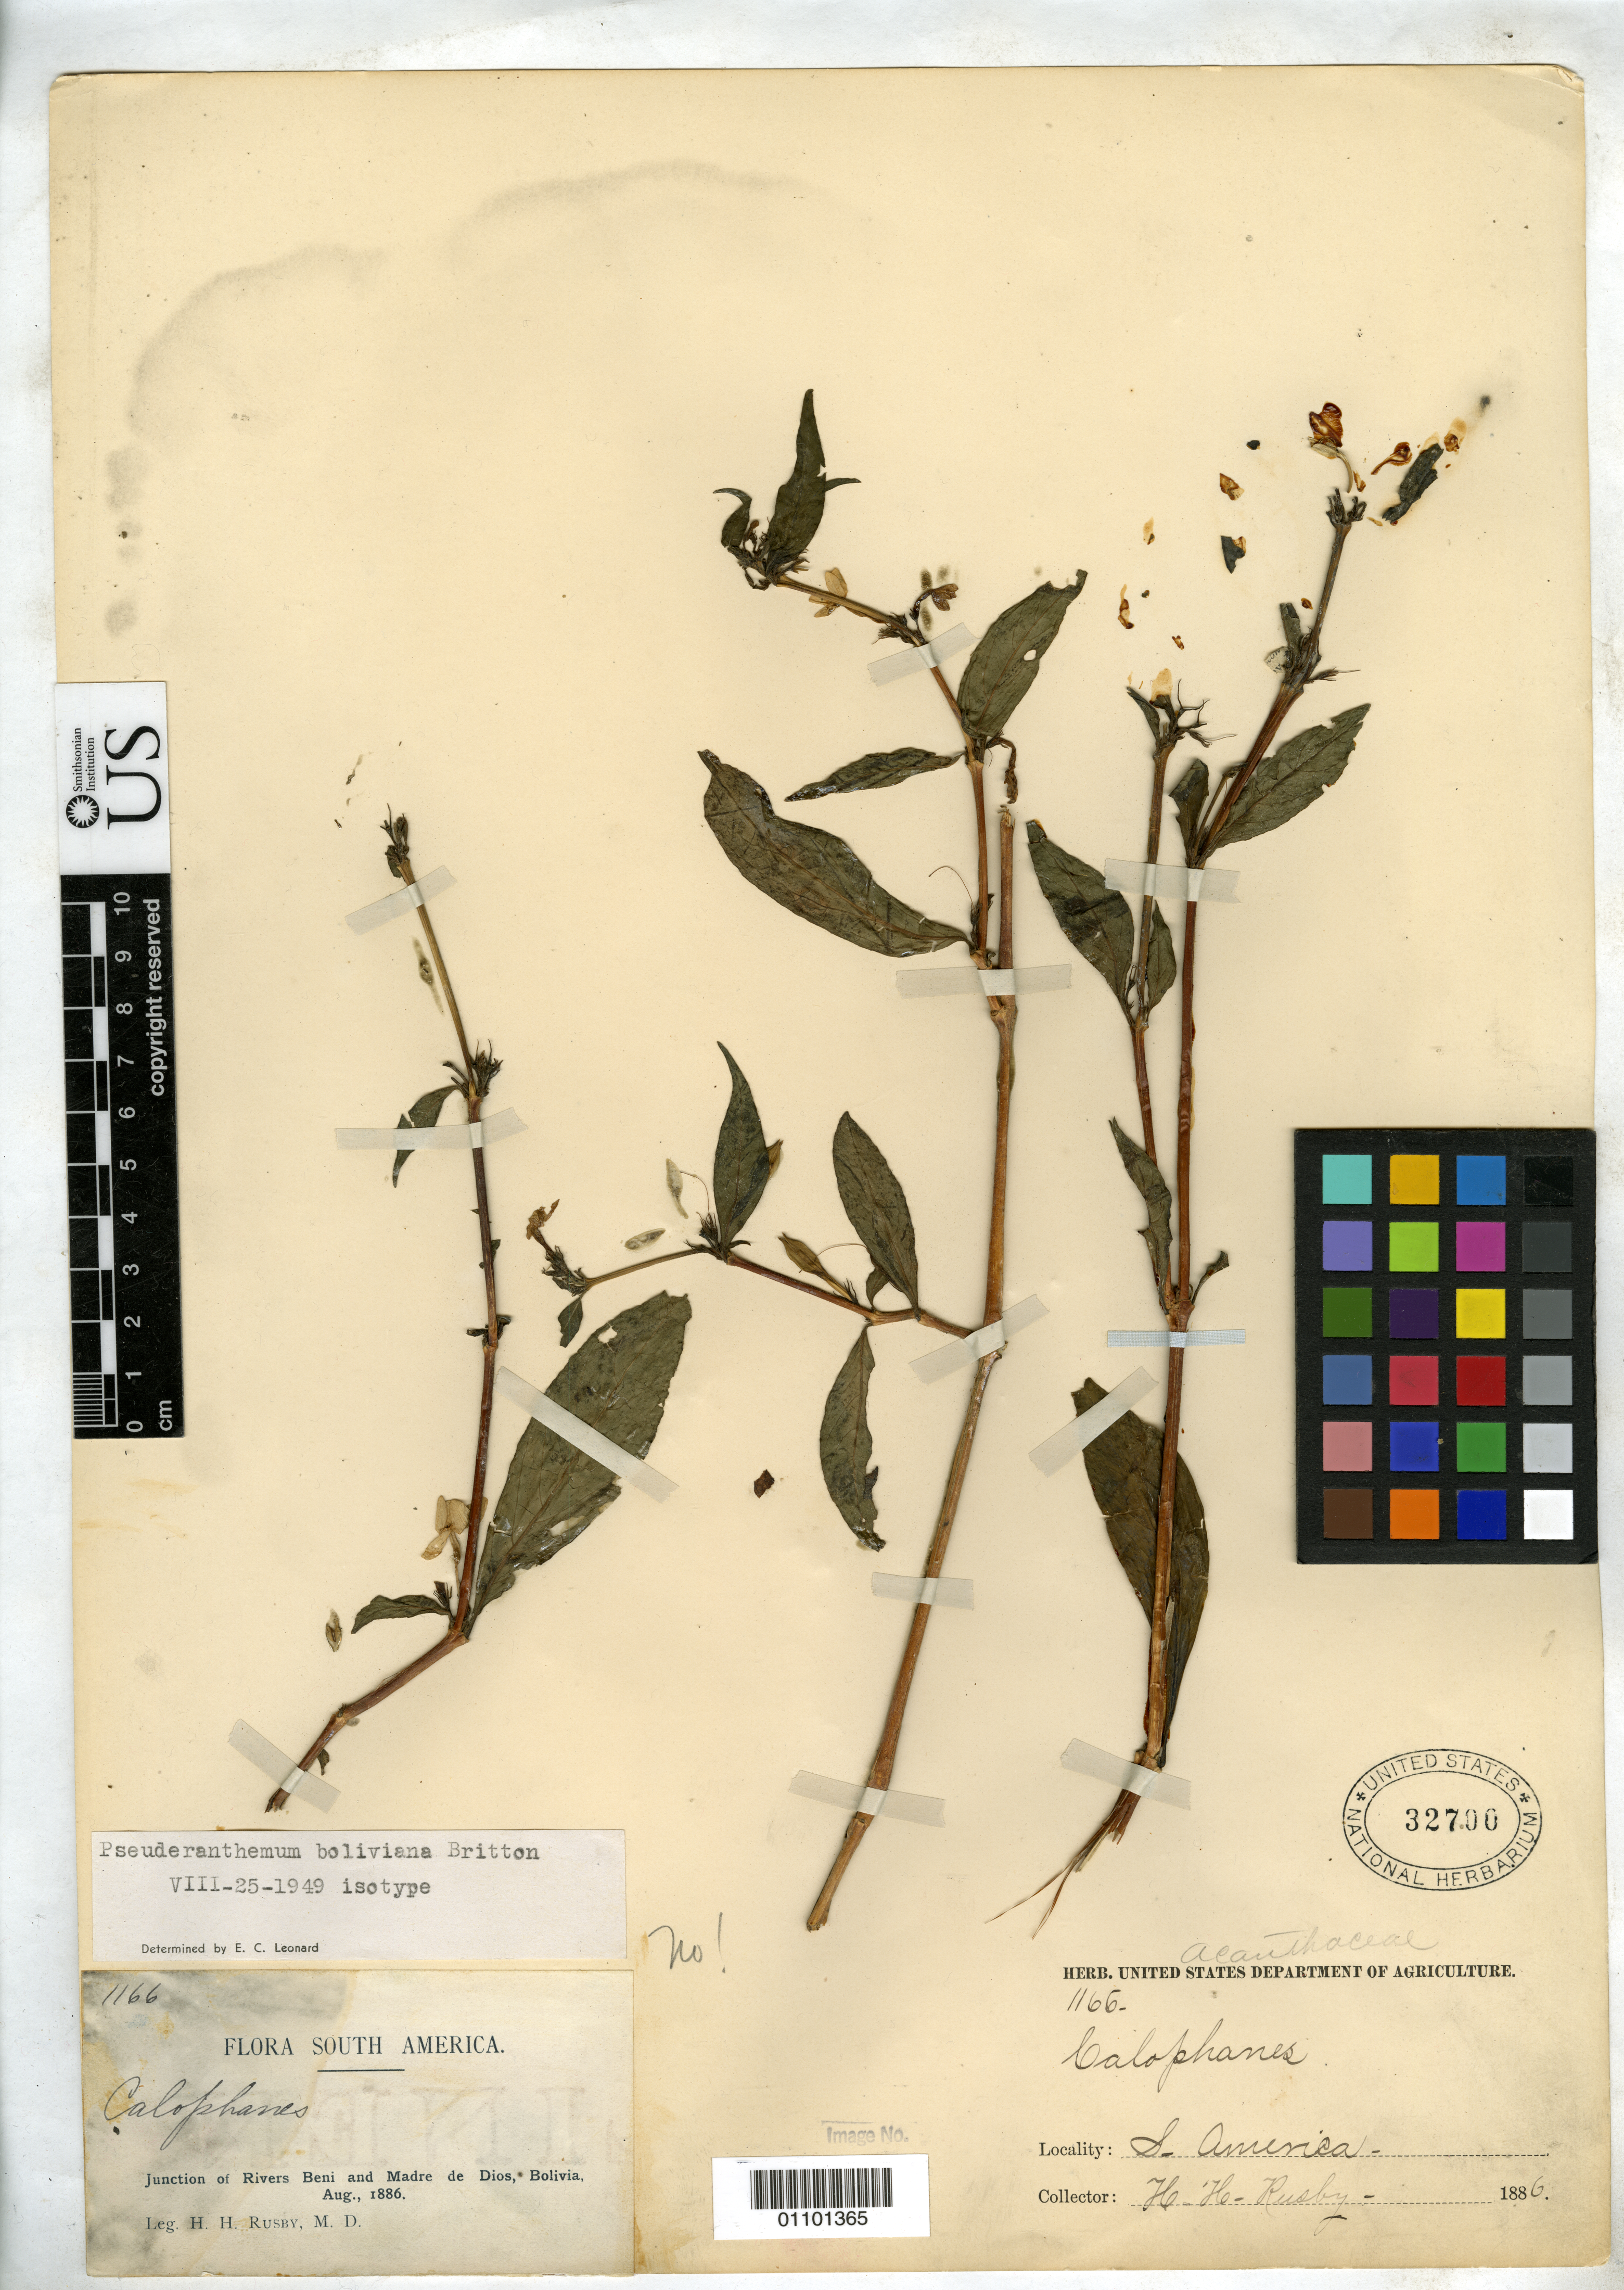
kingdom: Plantae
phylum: Tracheophyta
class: Magnoliopsida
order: Lamiales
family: Acanthaceae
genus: Pseuderanthemum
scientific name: Pseuderanthemum bolivianum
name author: Britton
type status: Isotype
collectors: H. H. Rusby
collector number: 1166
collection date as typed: Aug 1886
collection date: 1886-08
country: Bolivia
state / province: Beni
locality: Junction of Rivers Beni and Madre de Dios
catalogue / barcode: US 32700